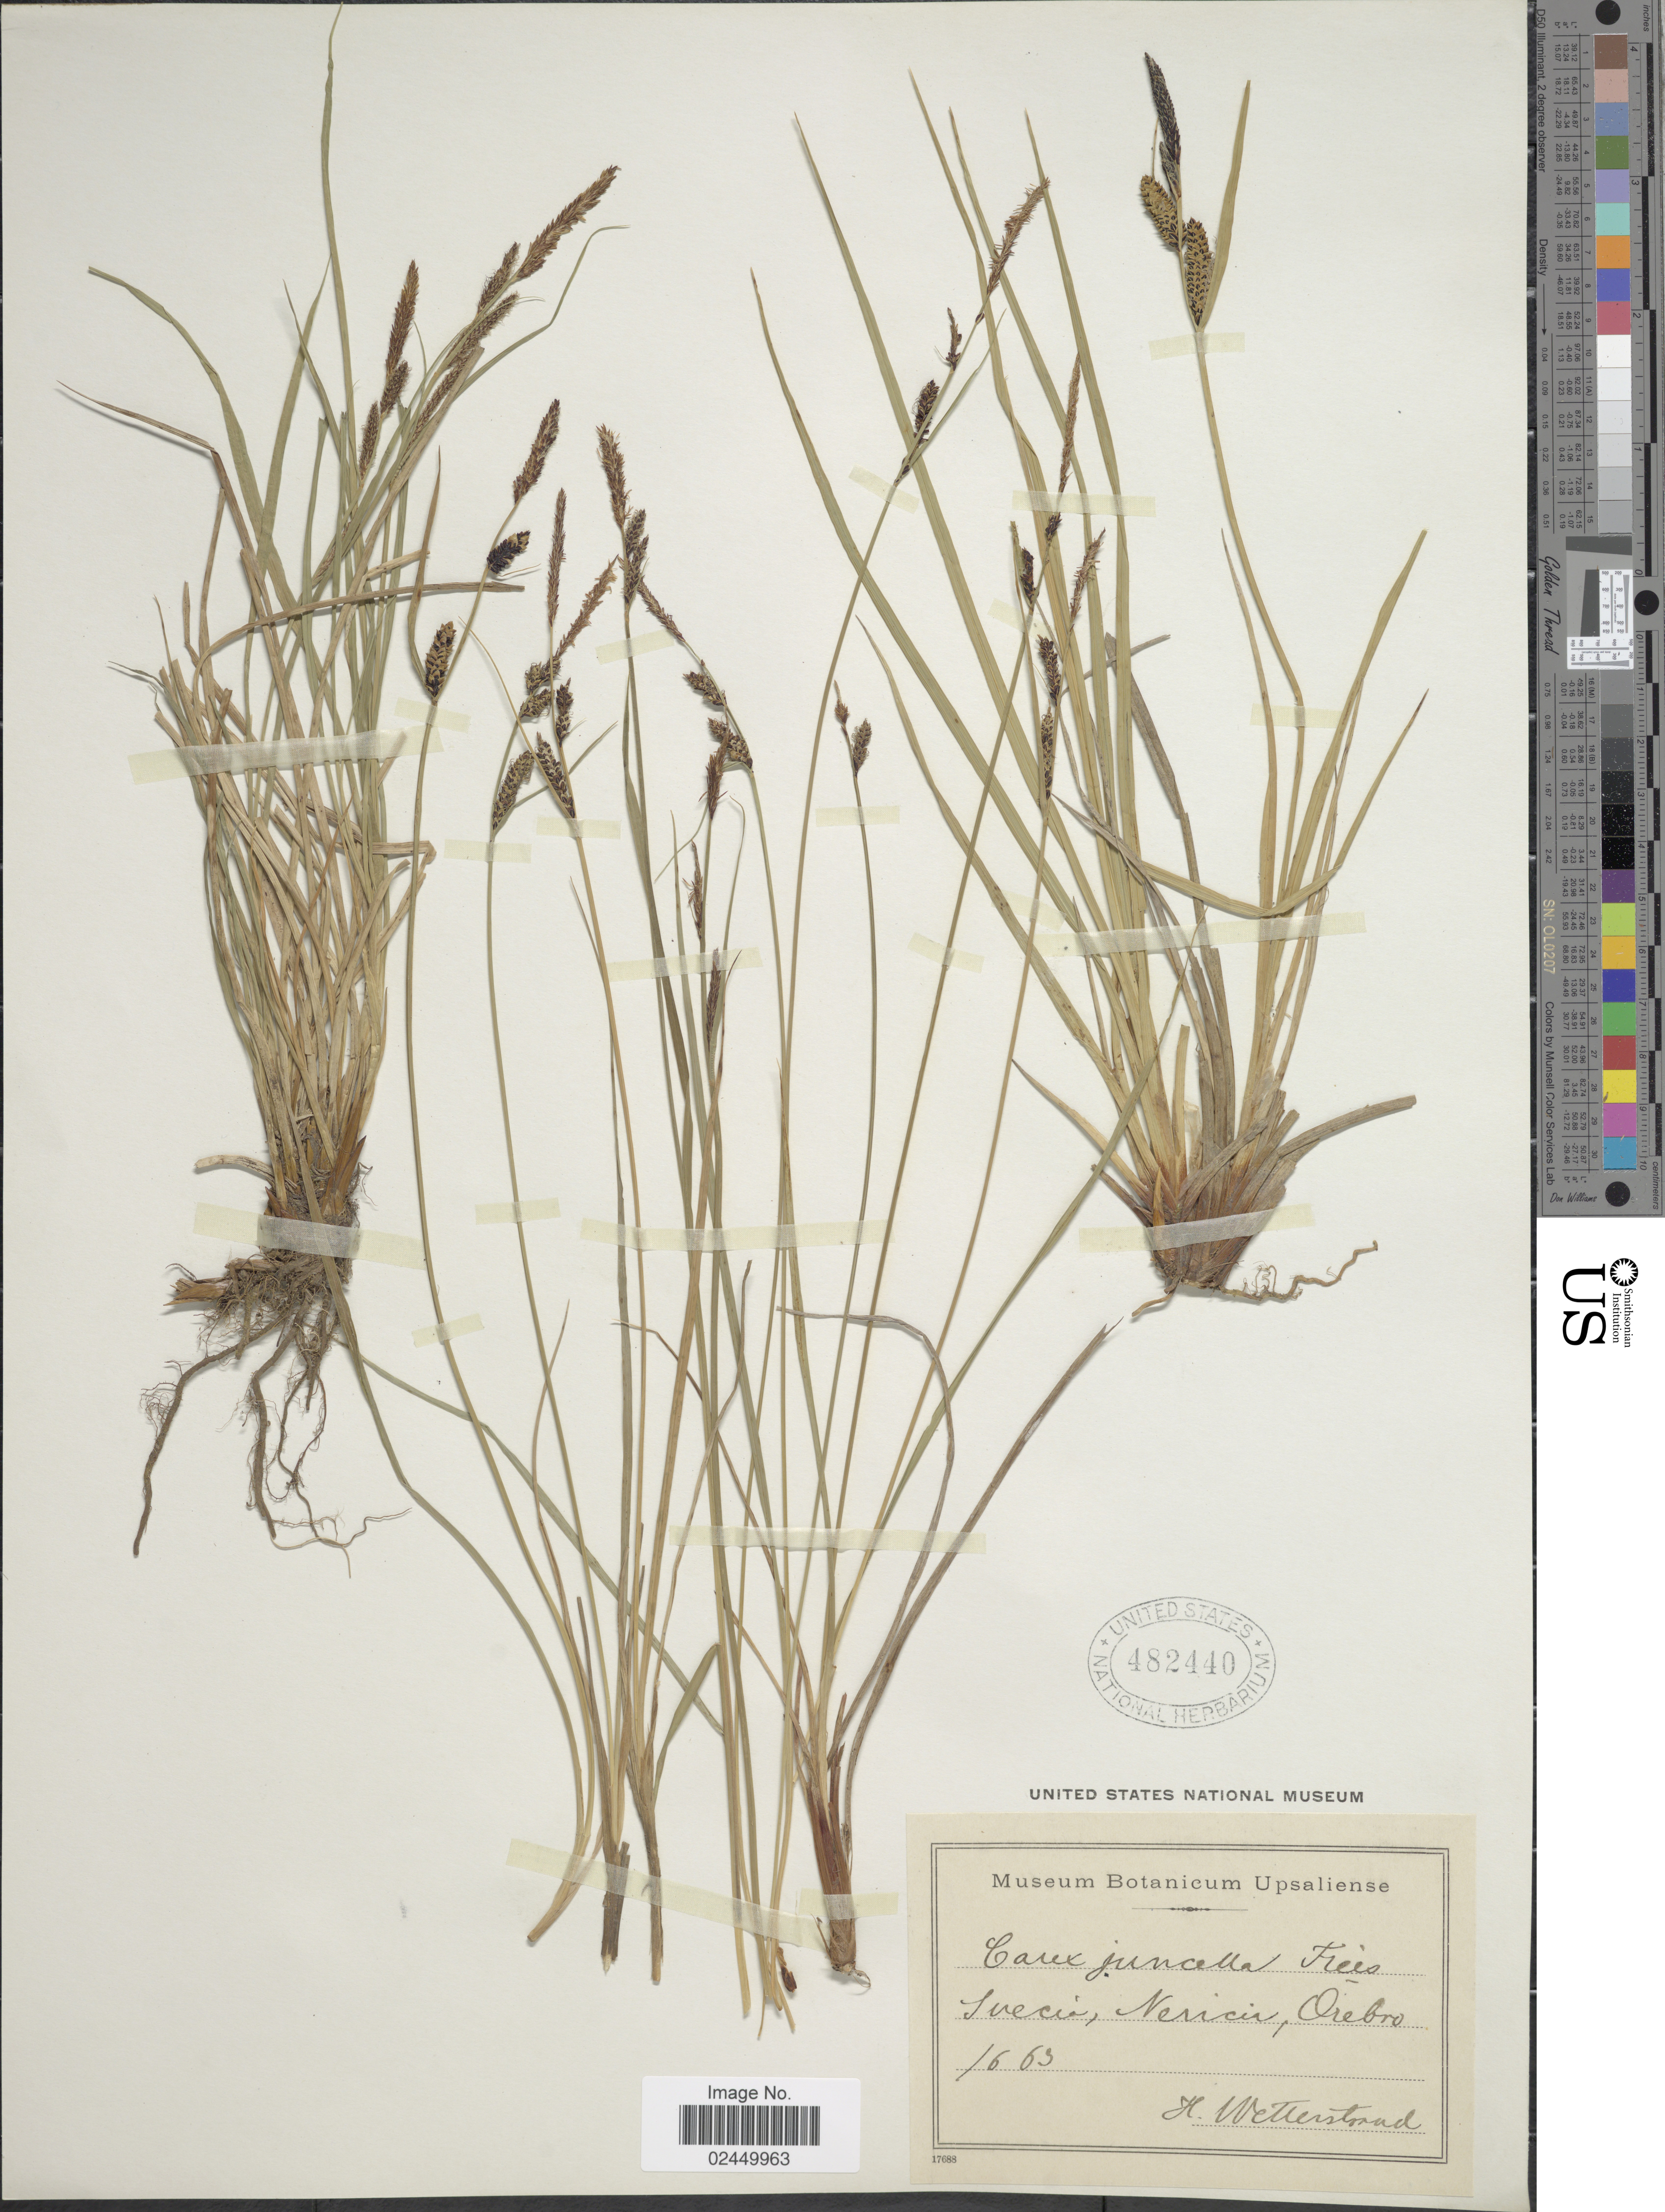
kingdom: Plantae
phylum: Tracheophyta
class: Liliopsida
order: Poales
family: Cyperaceae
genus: Carex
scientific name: Carex juncella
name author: (Fr.) Th. Fr.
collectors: H. Wetterstrand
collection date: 1863-06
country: Sweden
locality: Suecia, Nericia, Örebro.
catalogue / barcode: US 482440